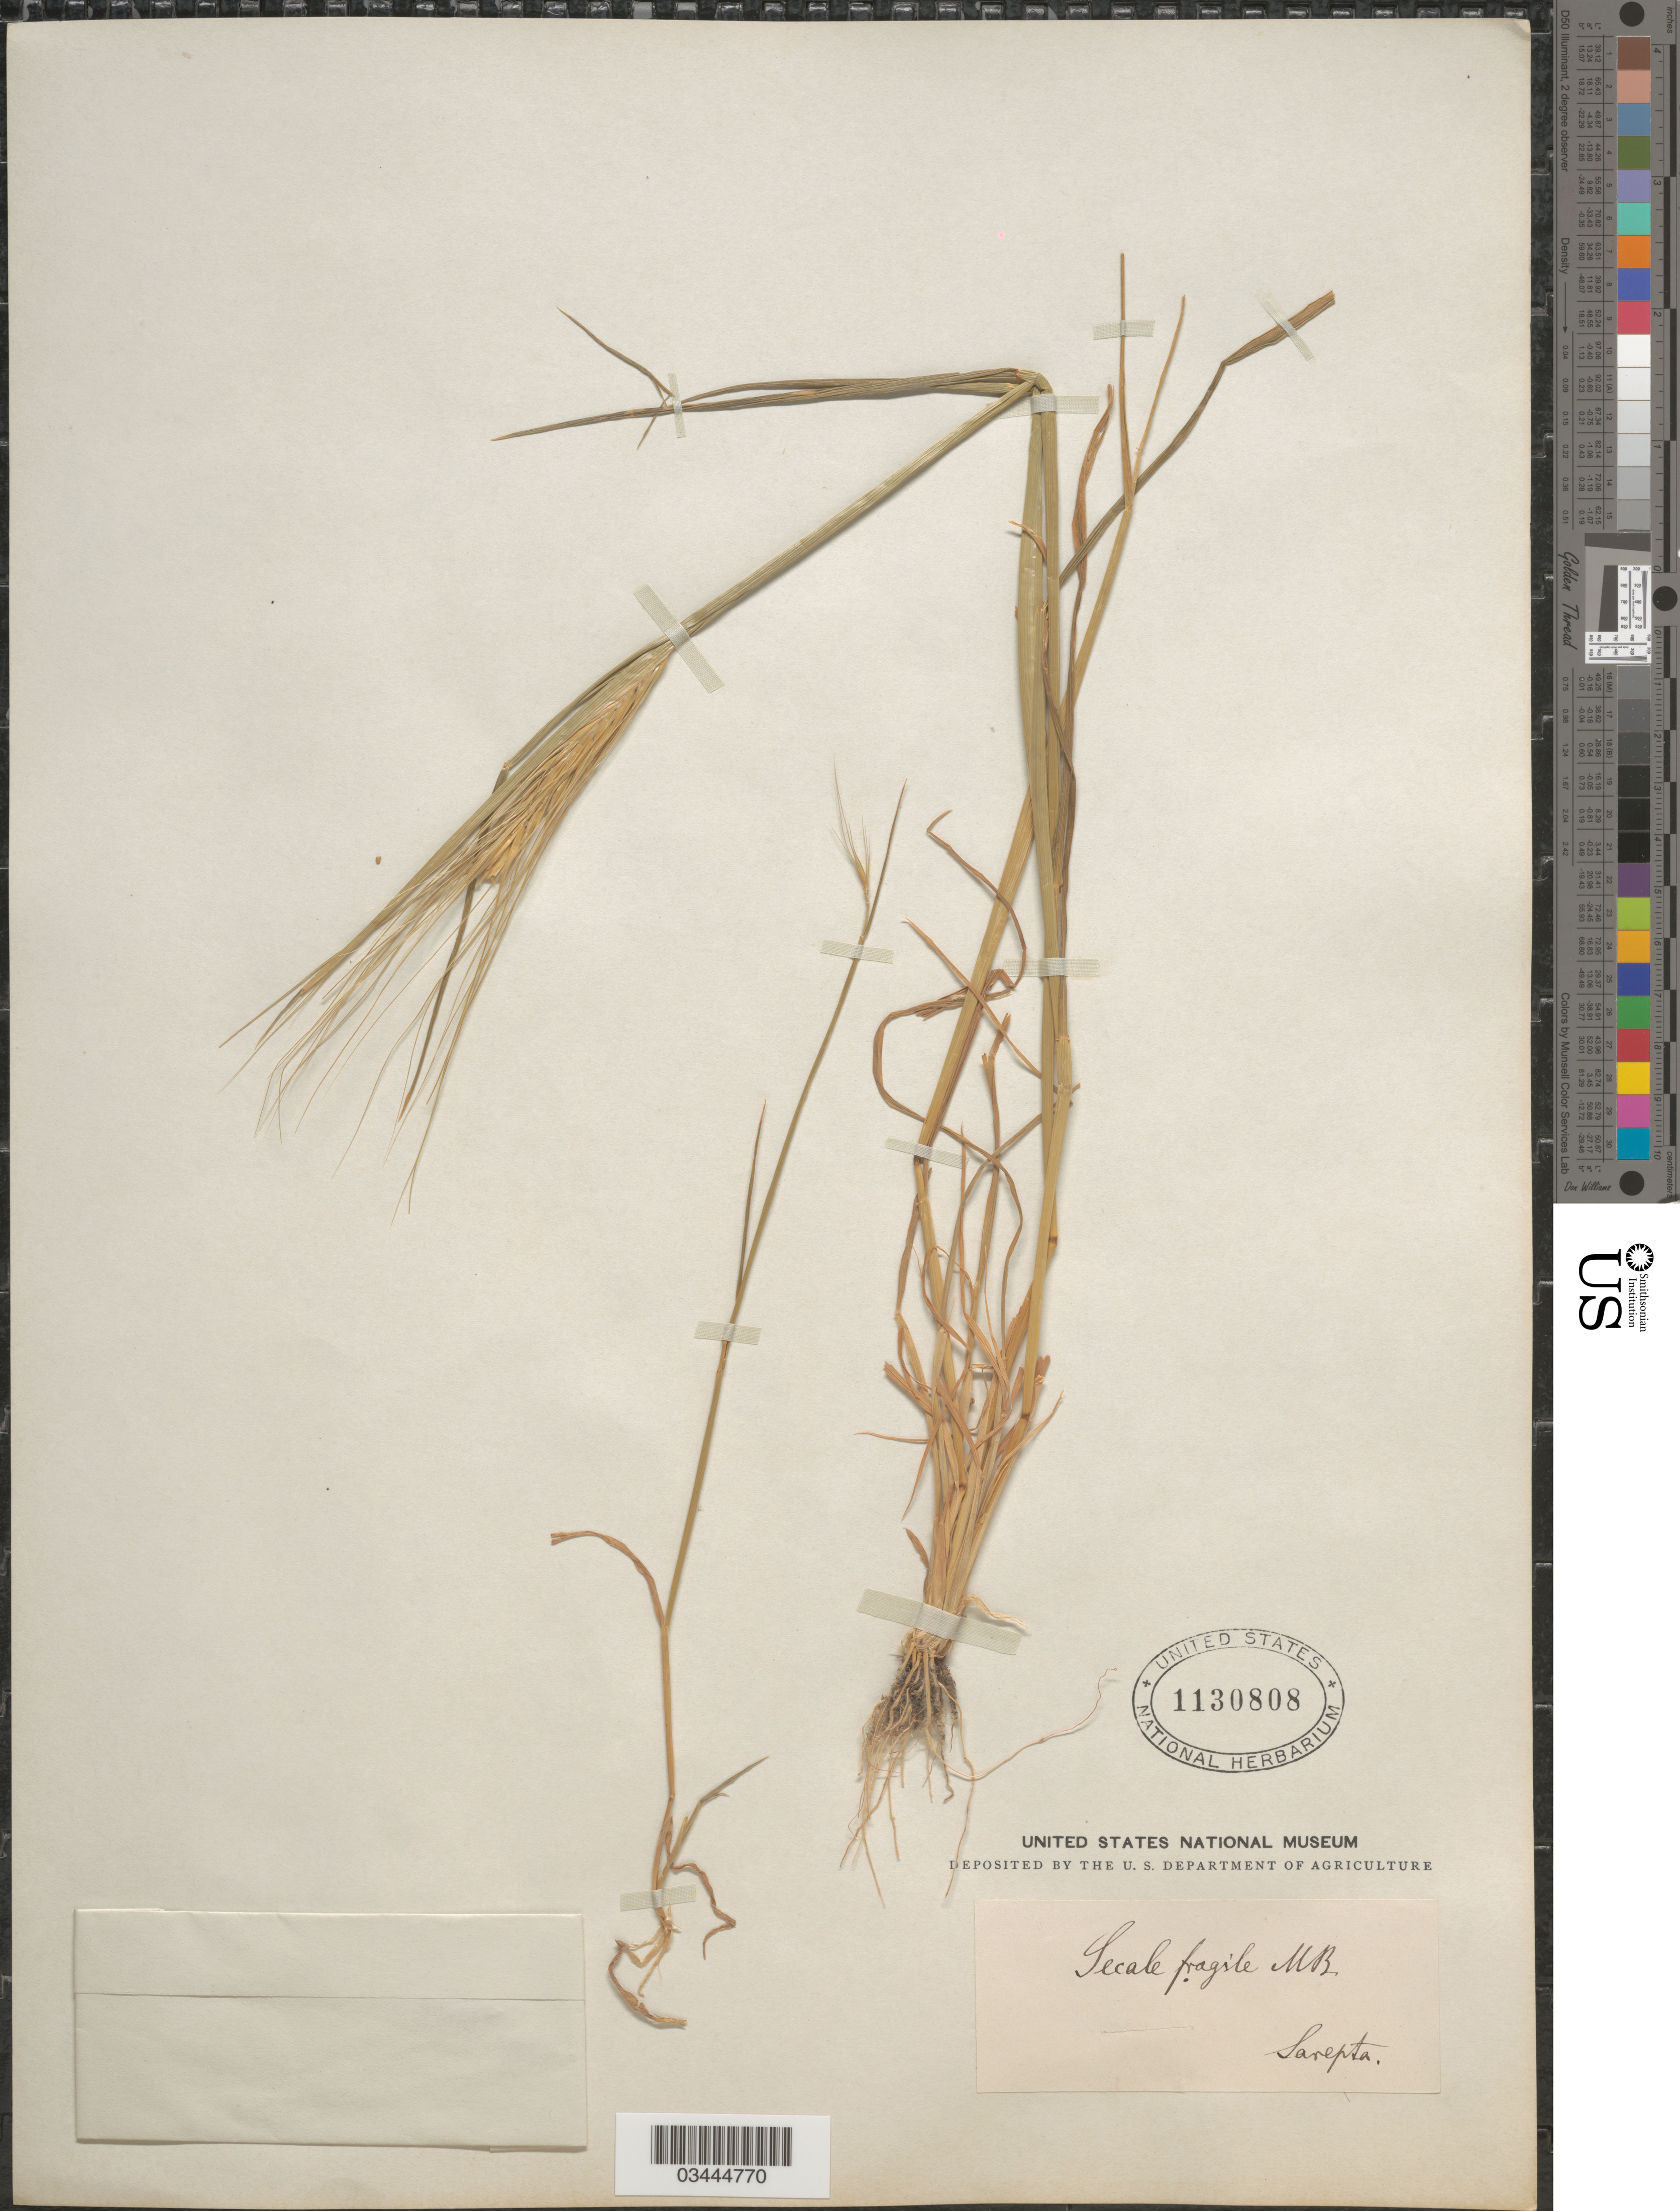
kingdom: Plantae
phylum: Tracheophyta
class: Liliopsida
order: Poales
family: Poaceae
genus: Secale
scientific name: Secale sylvestre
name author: Host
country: Russian Federation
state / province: Volgograd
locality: Sarepta.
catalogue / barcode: US 1130808